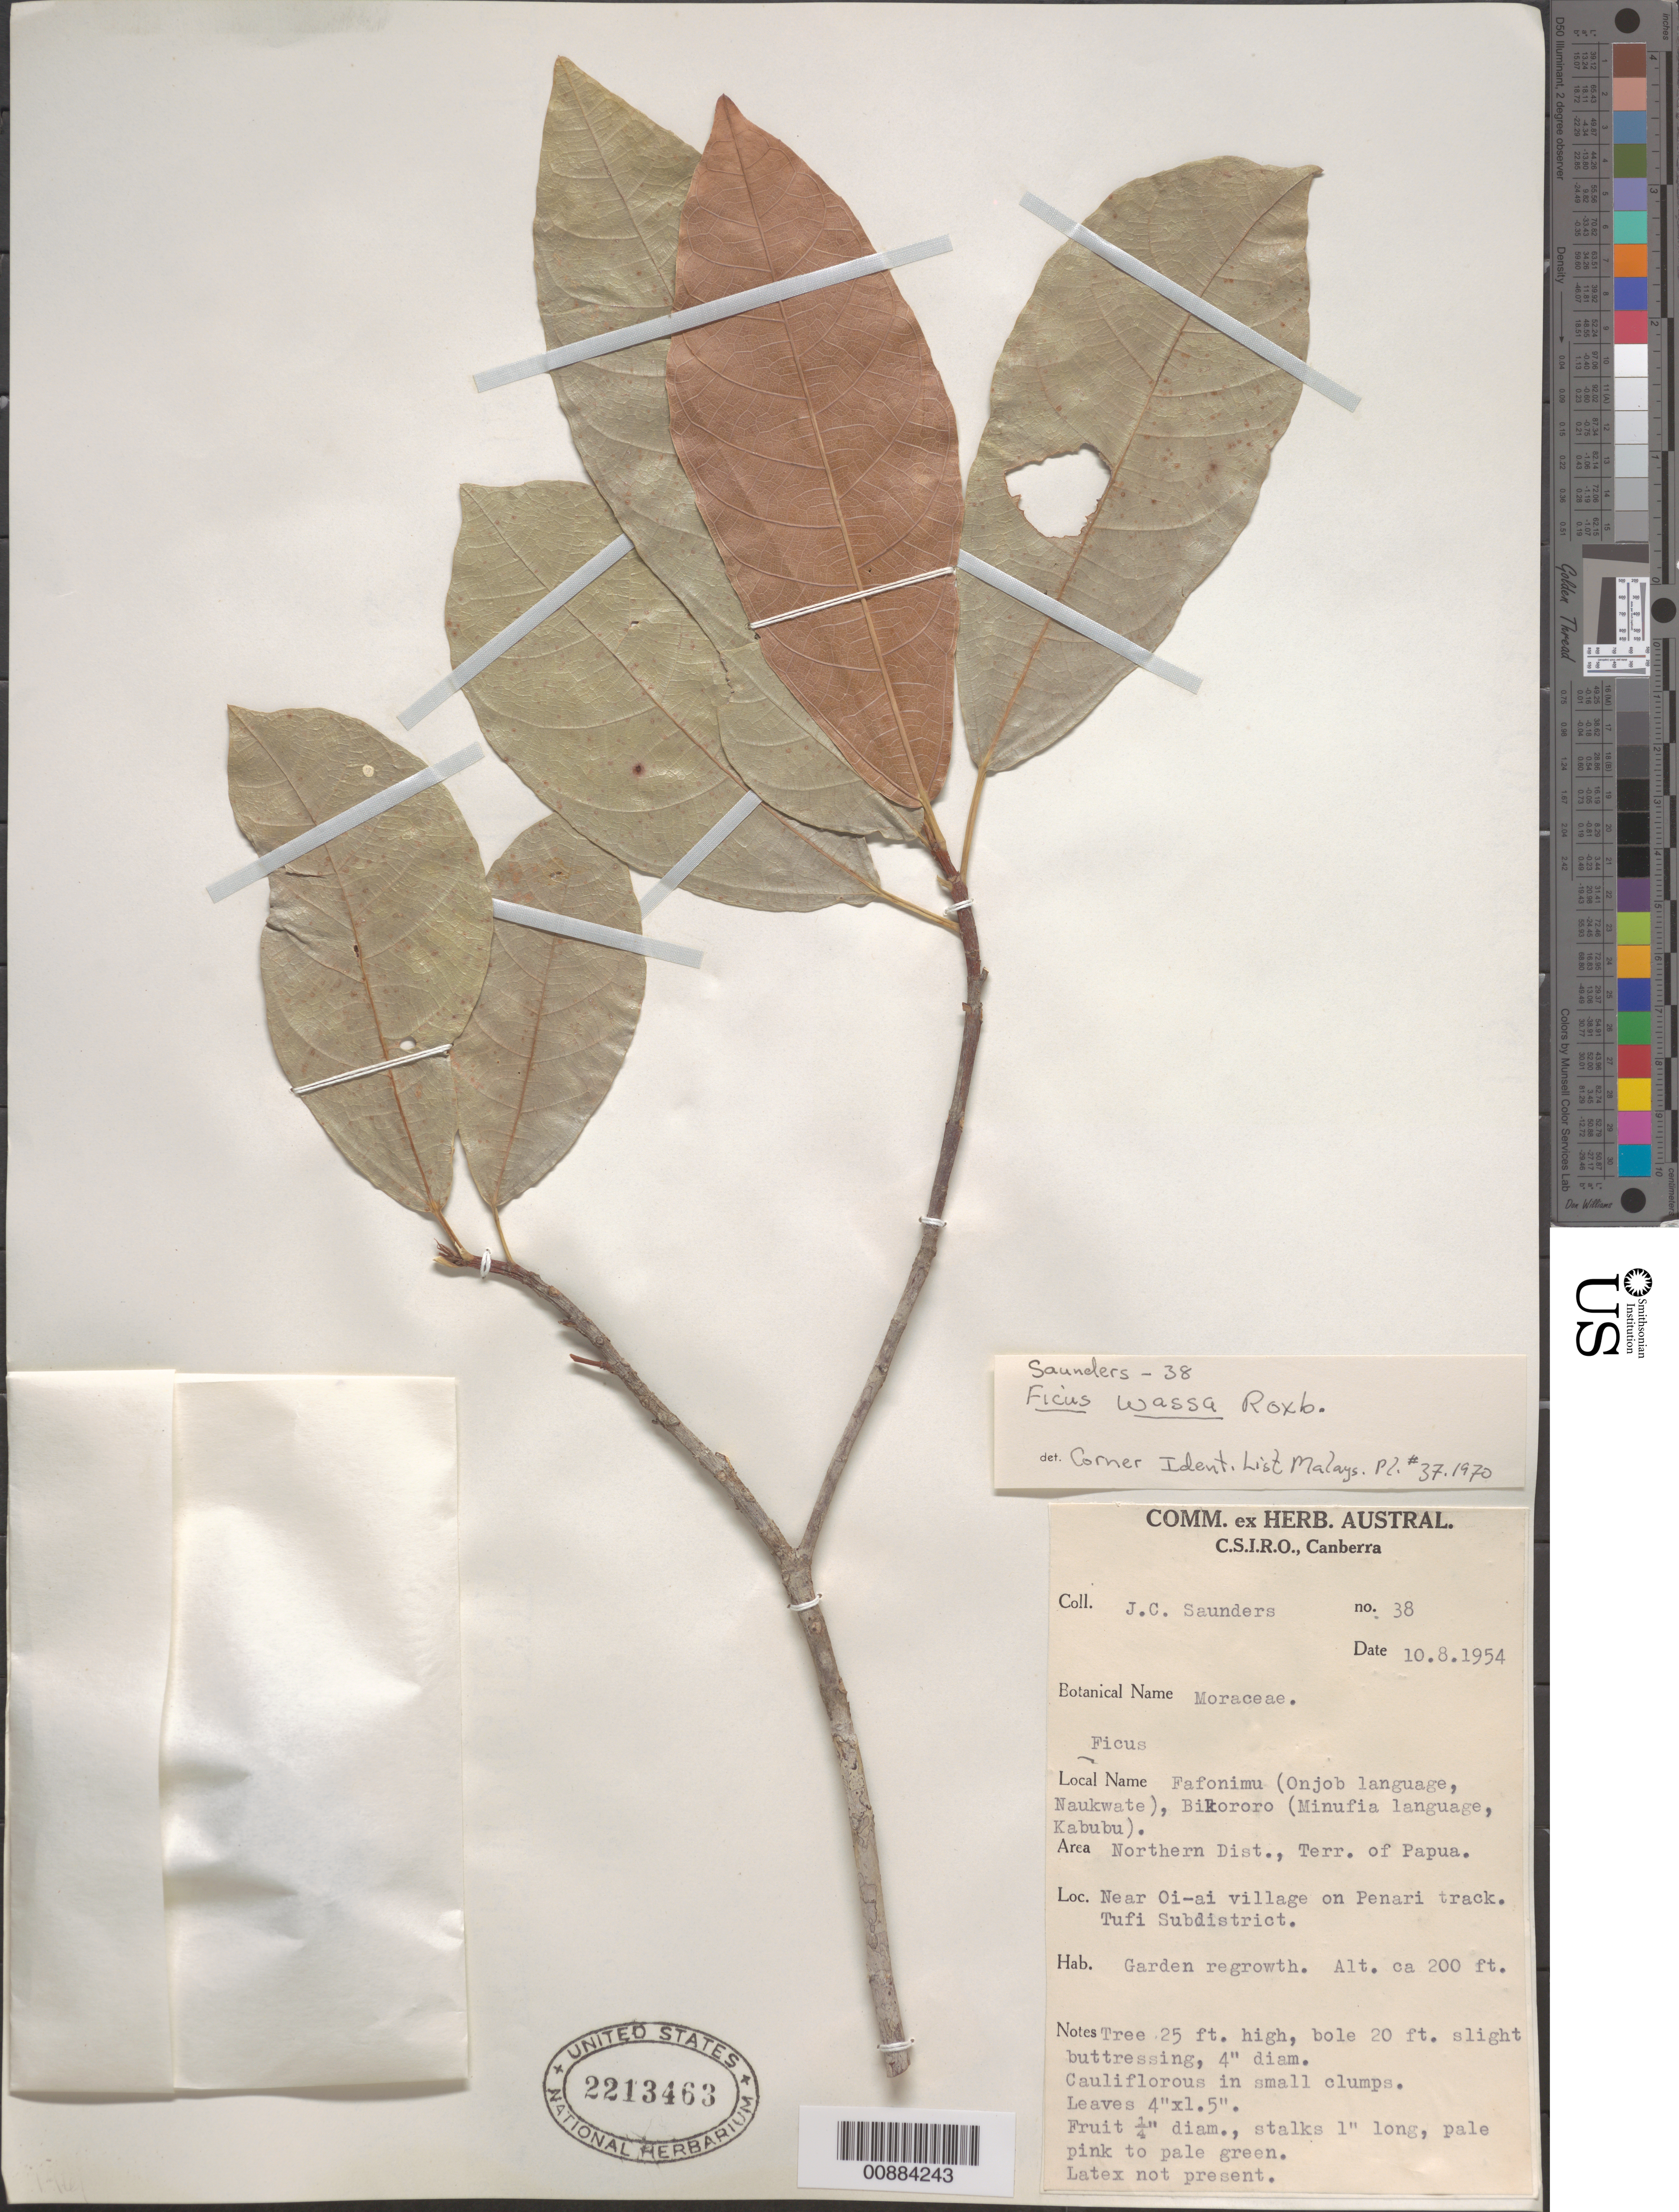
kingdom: Plantae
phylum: Tracheophyta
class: Magnoliopsida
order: Rosales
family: Moraceae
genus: Ficus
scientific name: Ficus wassa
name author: Roxb.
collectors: J. C. Saunders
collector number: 38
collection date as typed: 10 Aug 1954 or 08 Oct 1954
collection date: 1954-08-10 or 1954-10-08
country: Papua New Guinea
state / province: Northern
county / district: Tufi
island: New Guinea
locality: Tufi subdist., near Oi-ai village on Penari track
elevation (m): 61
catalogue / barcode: US 2213463